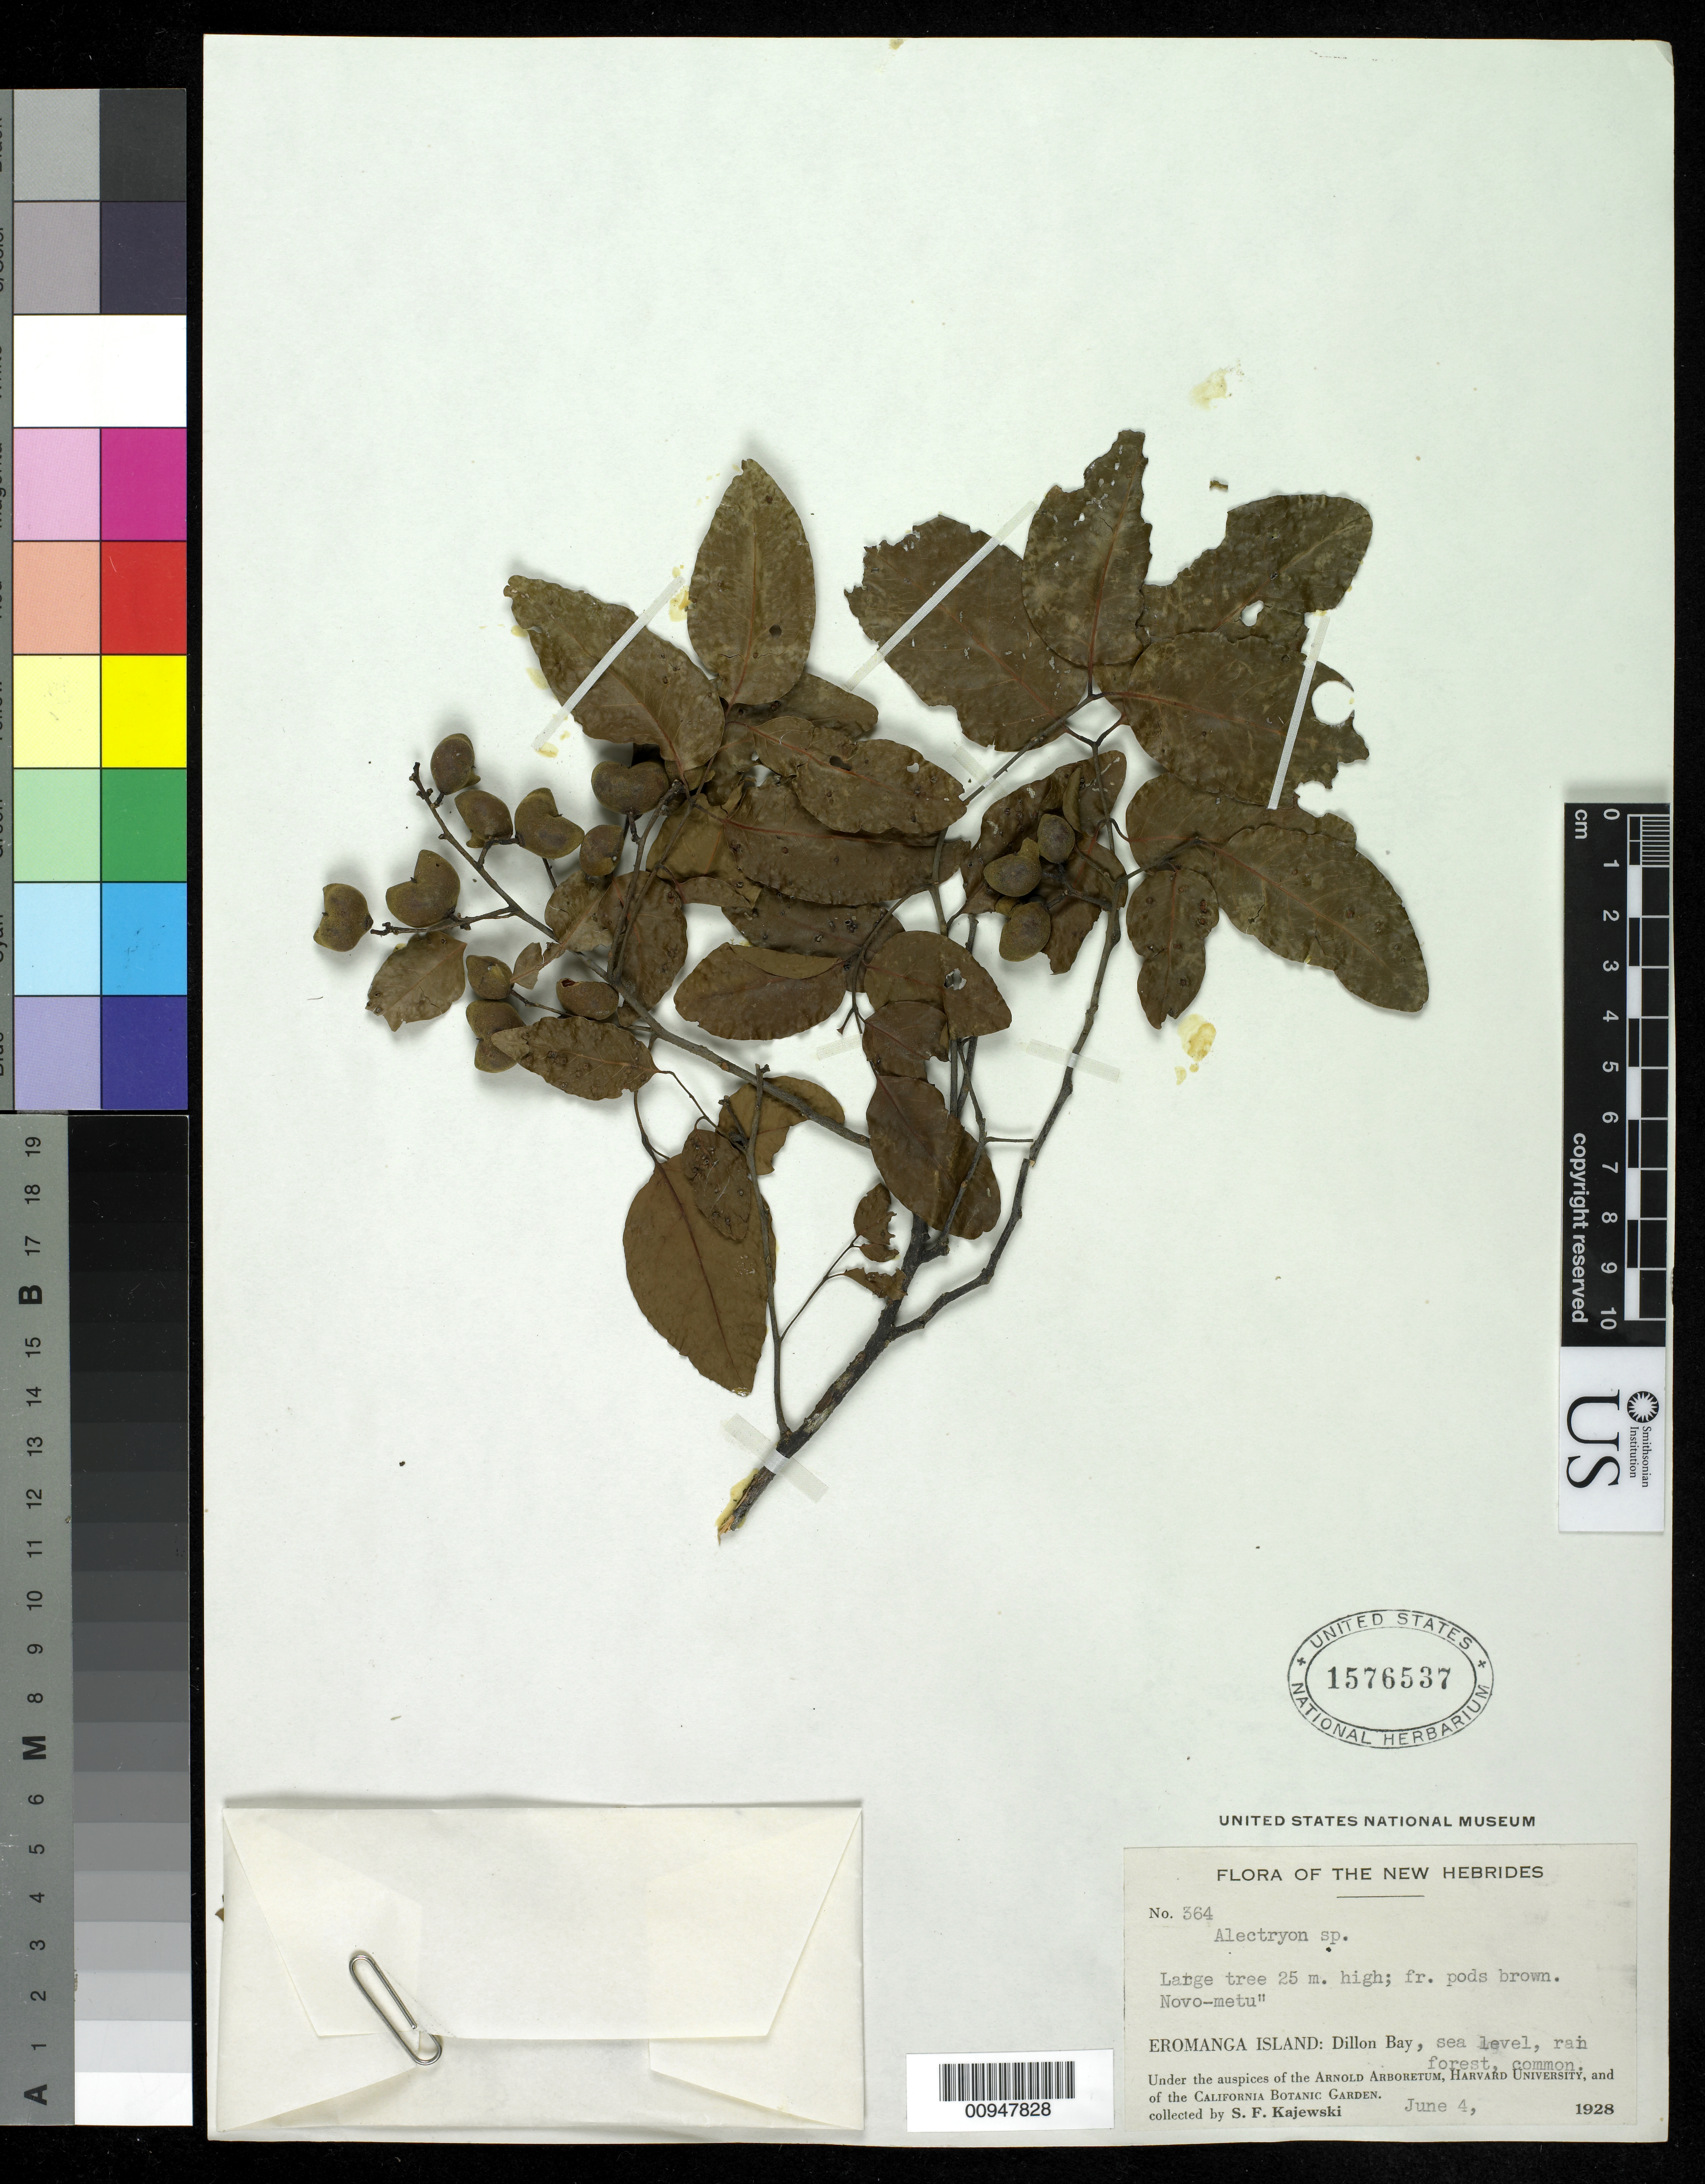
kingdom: Plantae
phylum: Tracheophyta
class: Magnoliopsida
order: Sapindales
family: Sapindaceae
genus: Alectryon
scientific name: Alectryon sp.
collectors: S. Kajewski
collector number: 364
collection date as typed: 04 Jun 1928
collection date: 1928-06-04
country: Vanuatu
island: Erromango [Eromanga]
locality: Dillon Bay, rain forest, sea level, in New Hebrides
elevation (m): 0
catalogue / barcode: US 1576537